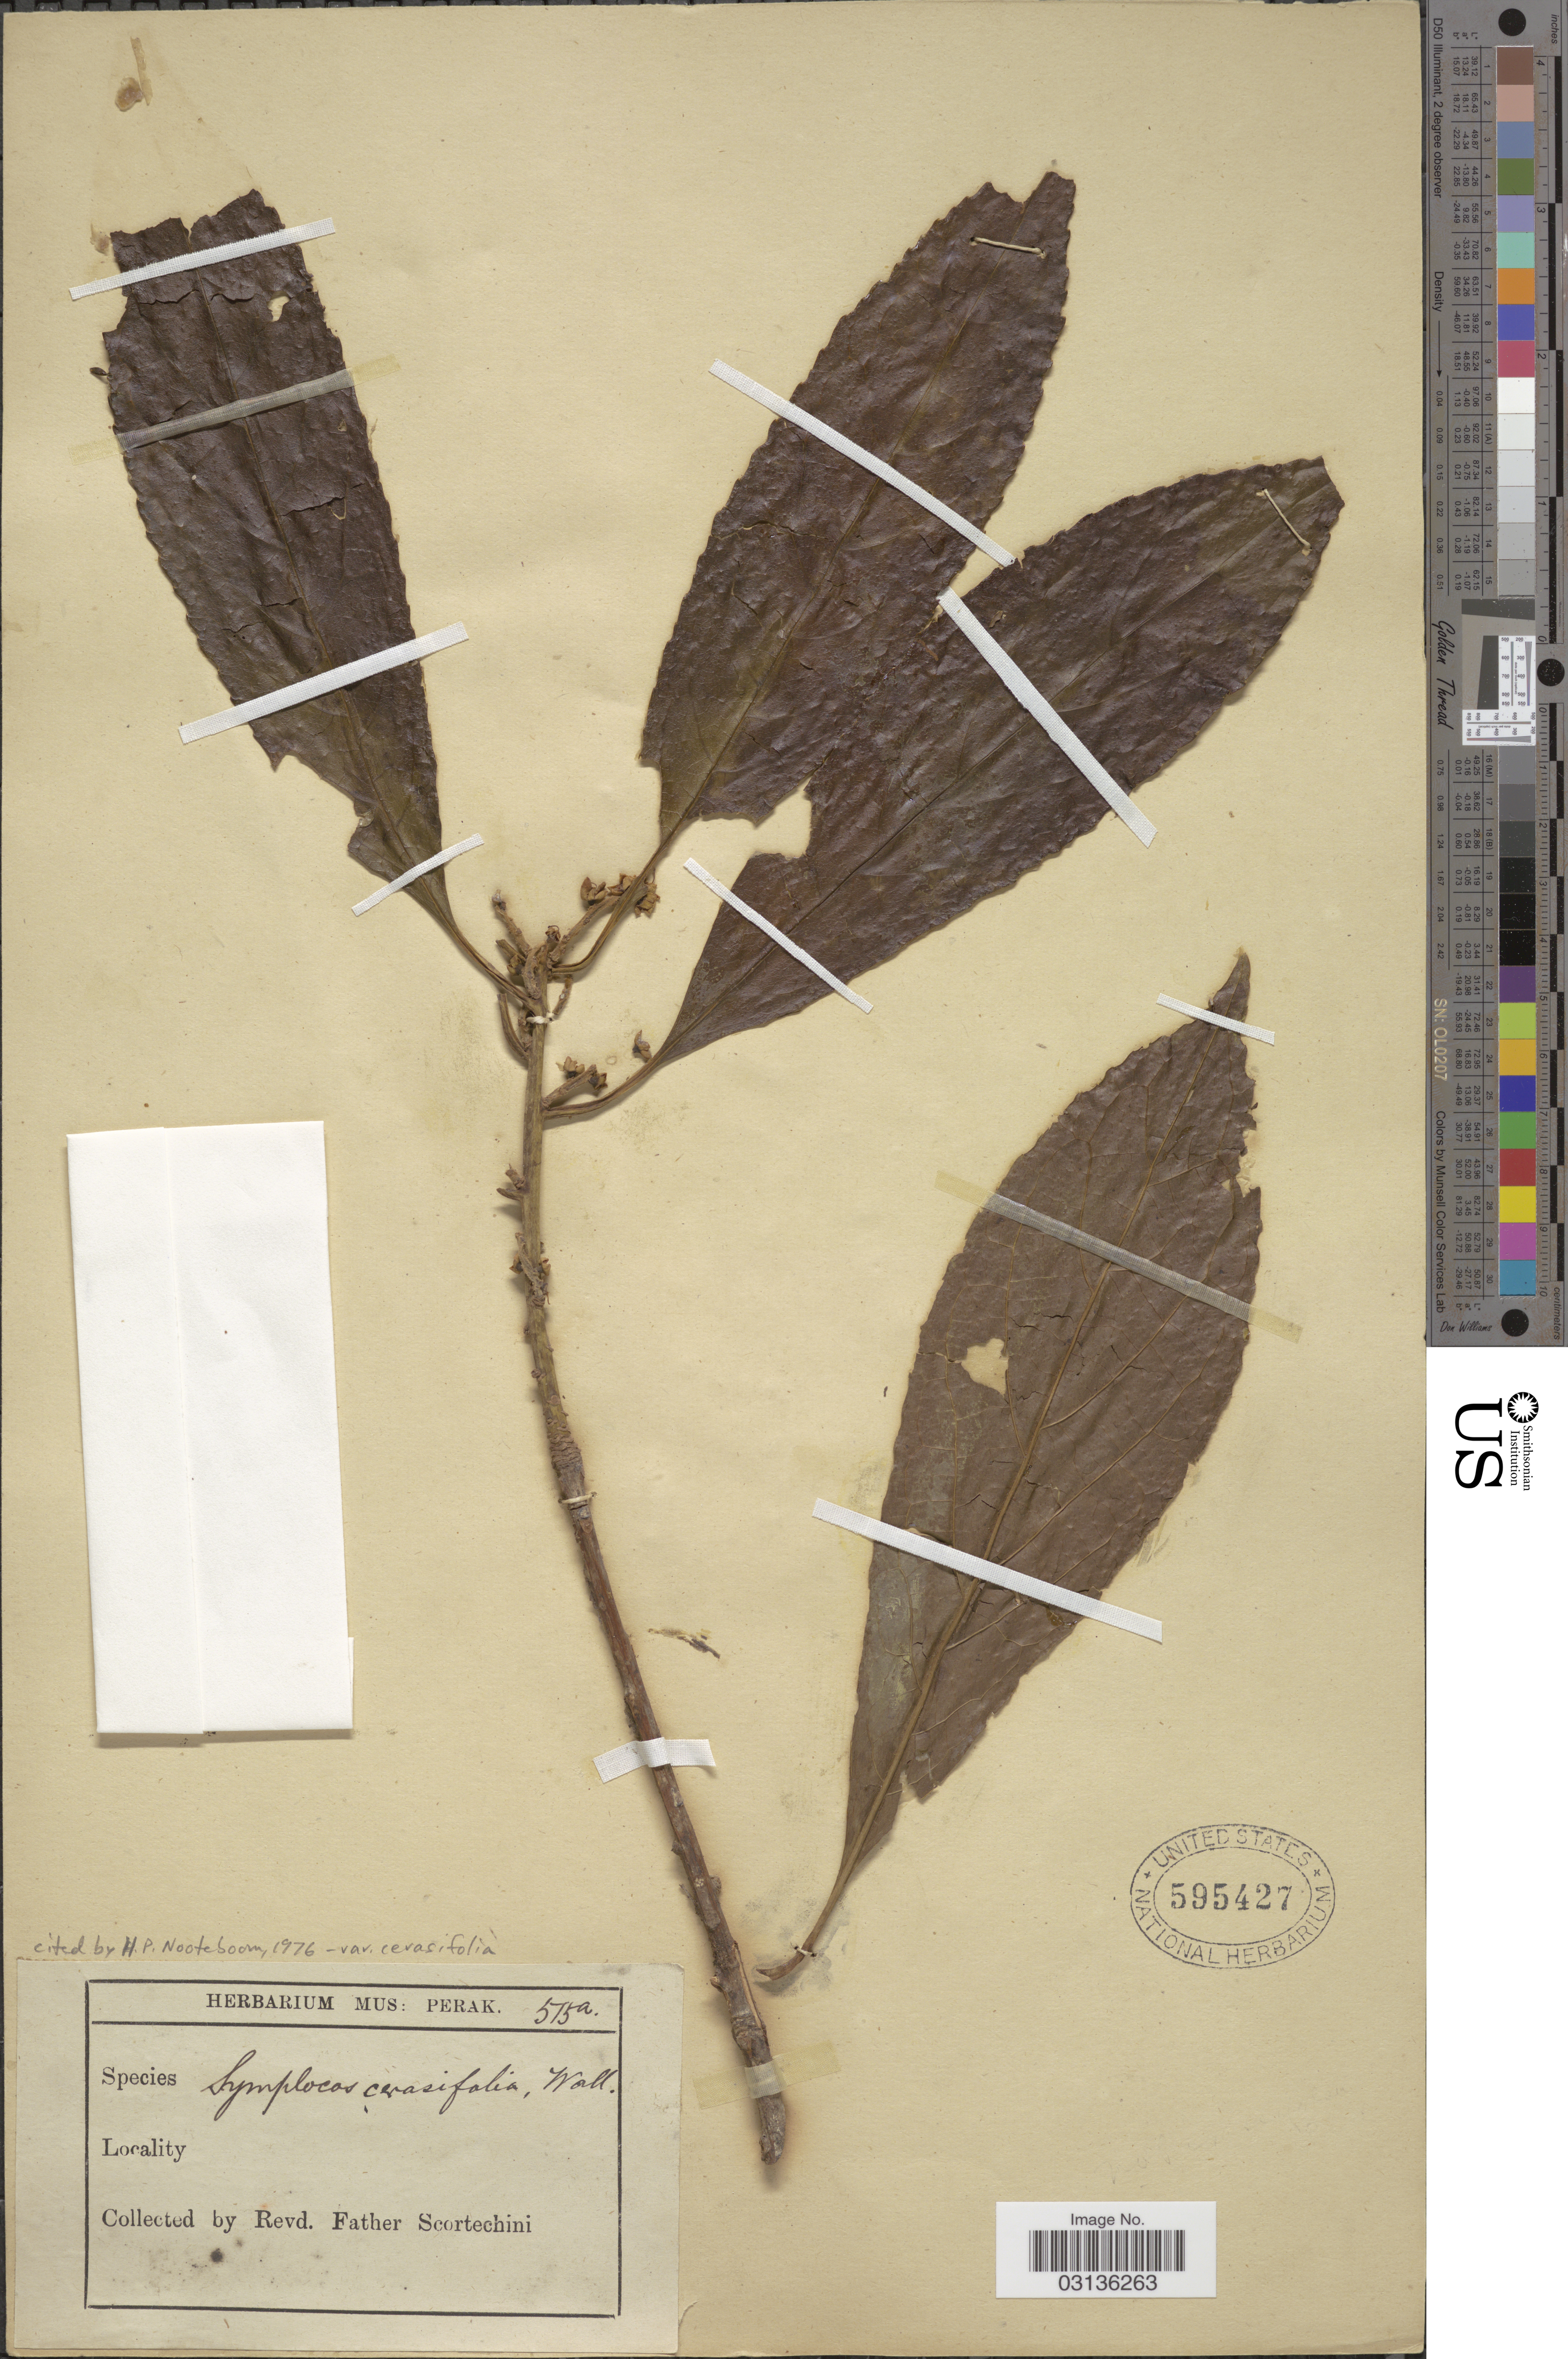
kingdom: Plantae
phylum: Tracheophyta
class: Magnoliopsida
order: Ericales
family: Symplocaceae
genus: Symplocos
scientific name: Symplocos cerasifolia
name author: Wall. ex DC.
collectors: Fr. Scortechini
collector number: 515a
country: Malaysia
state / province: Perak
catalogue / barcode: US 595427